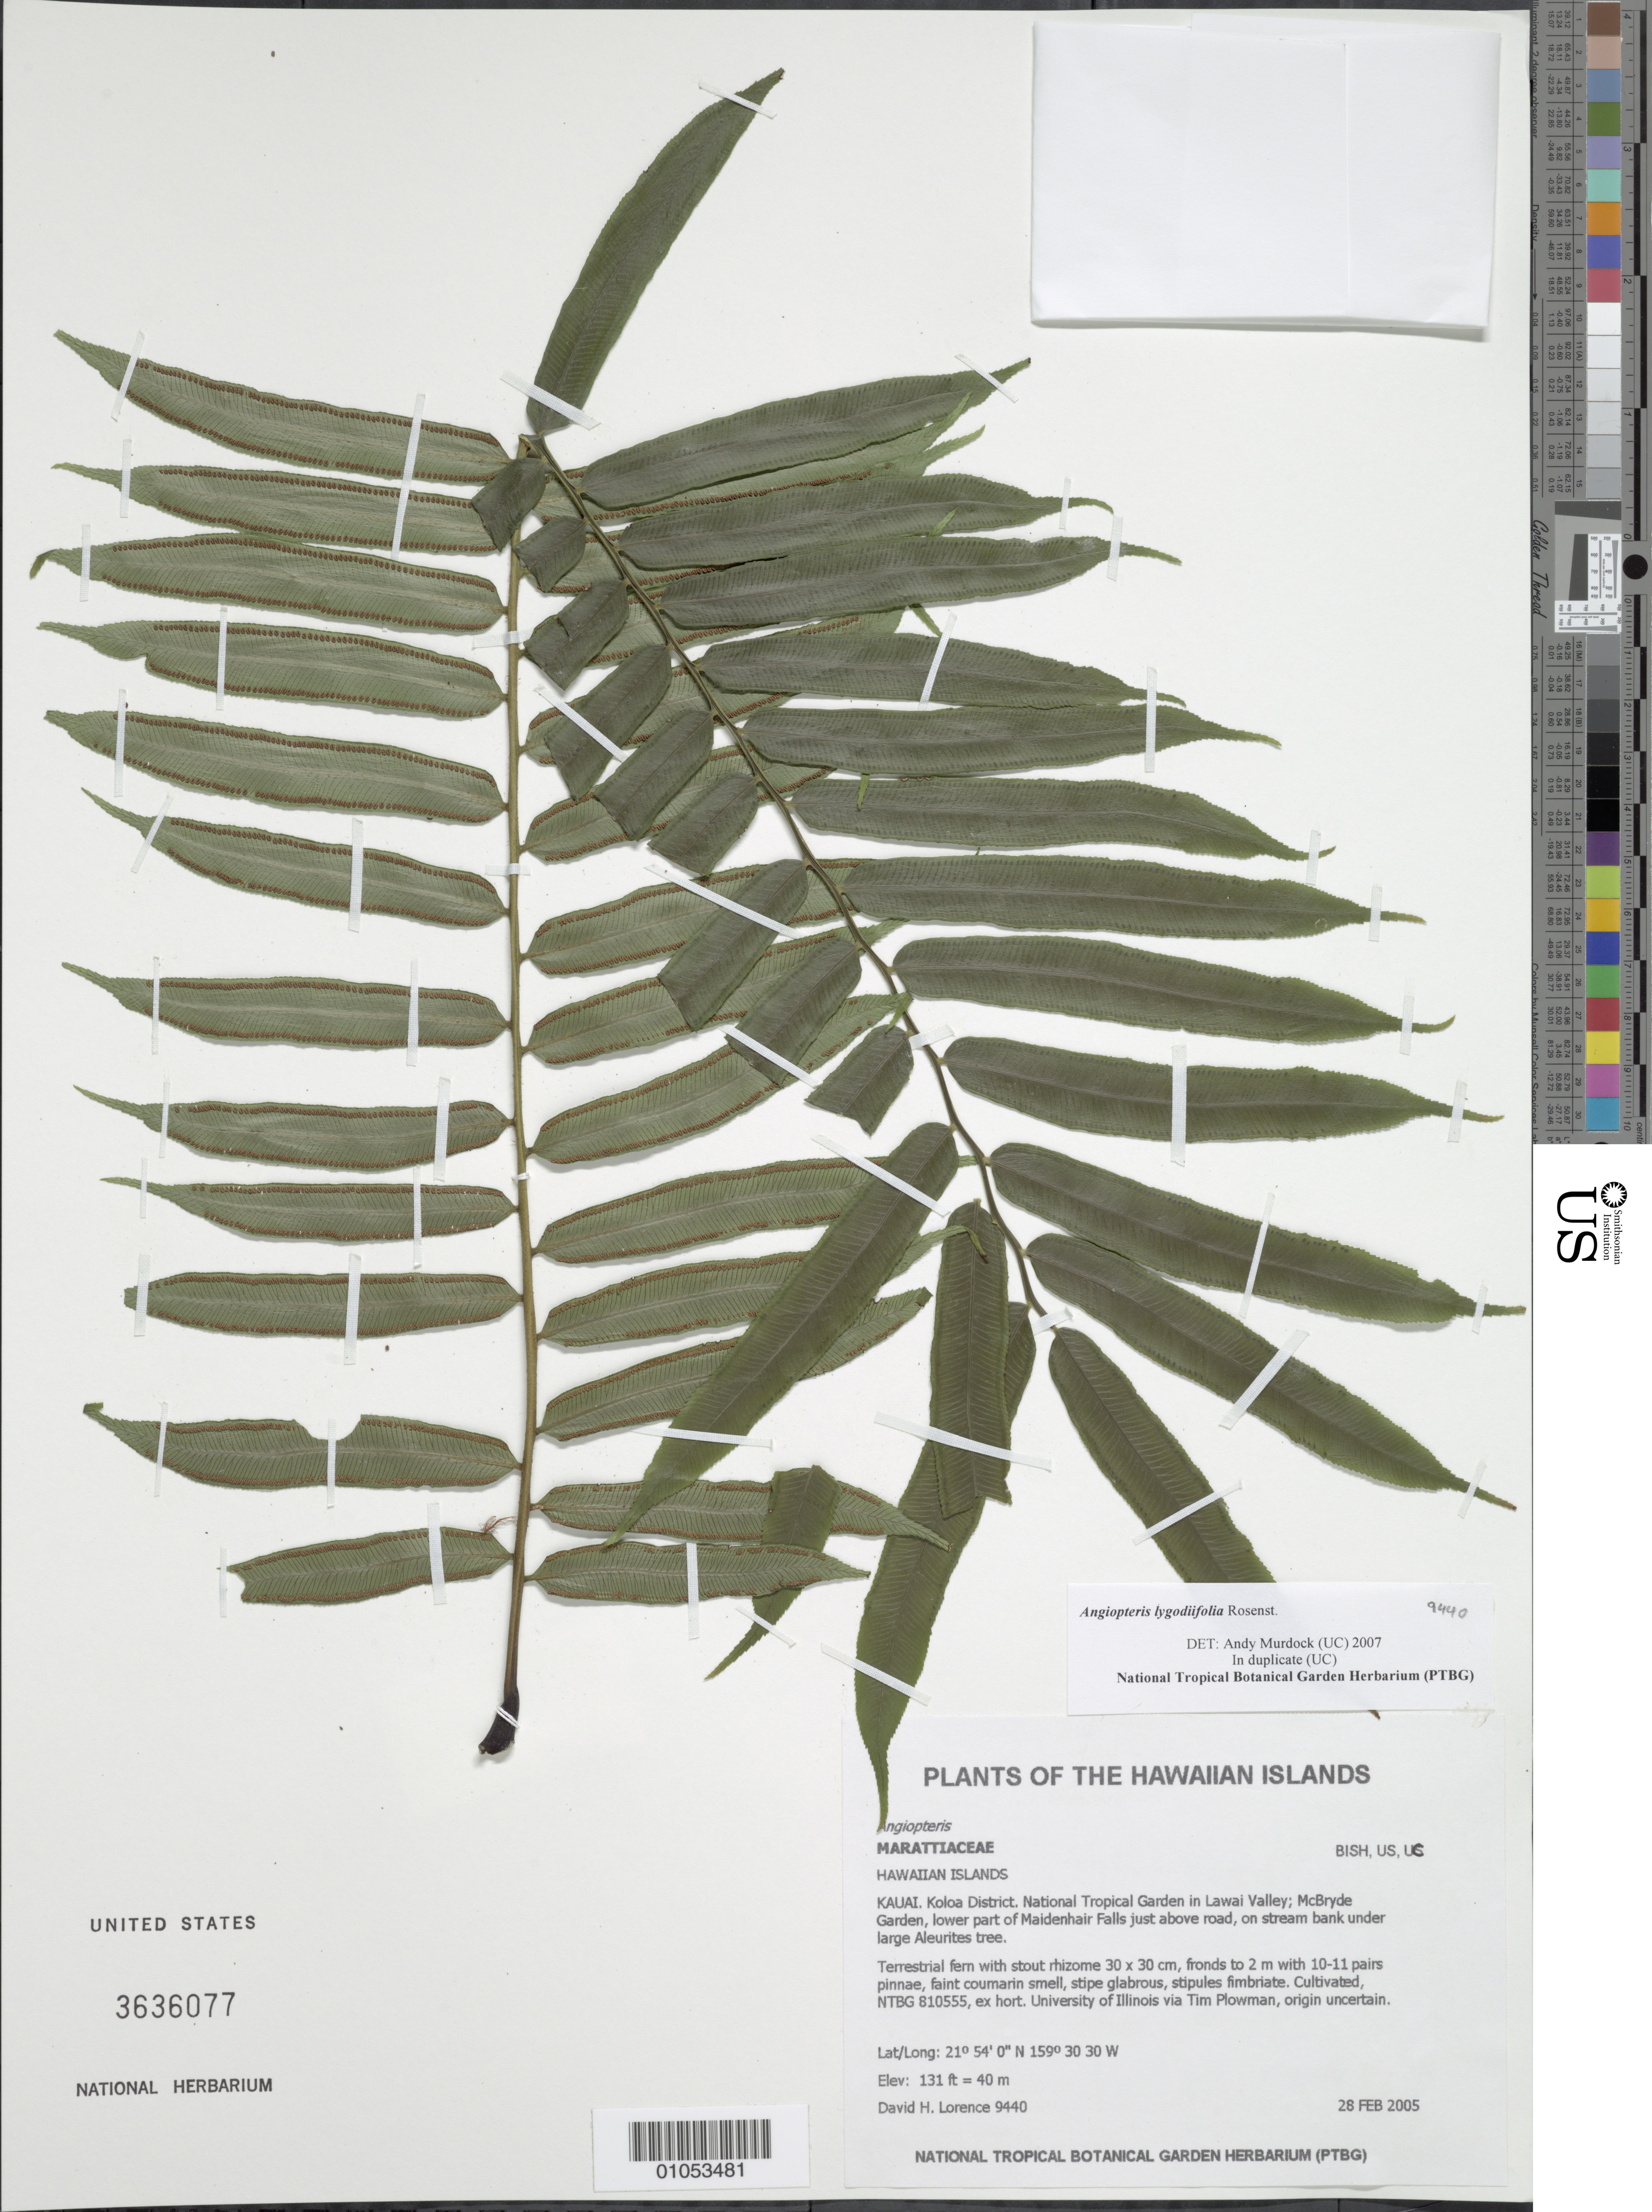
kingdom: Plantae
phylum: Tracheophyta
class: Polypodiopsida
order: Marattiales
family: Marattiaceae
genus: Angiopteris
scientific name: Angiopteris lygodiifolia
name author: Rosenst.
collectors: D. Lorence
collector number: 9440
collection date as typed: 28 Feb 2005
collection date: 2005-02-28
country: United States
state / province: Hawaii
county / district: Kauai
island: Kaua'i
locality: National Tropical Garden in Lawai Valley; McBryde Garden, lower part of Maidenhair Falls just above road, on stream bank.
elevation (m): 40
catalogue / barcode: US 3636077